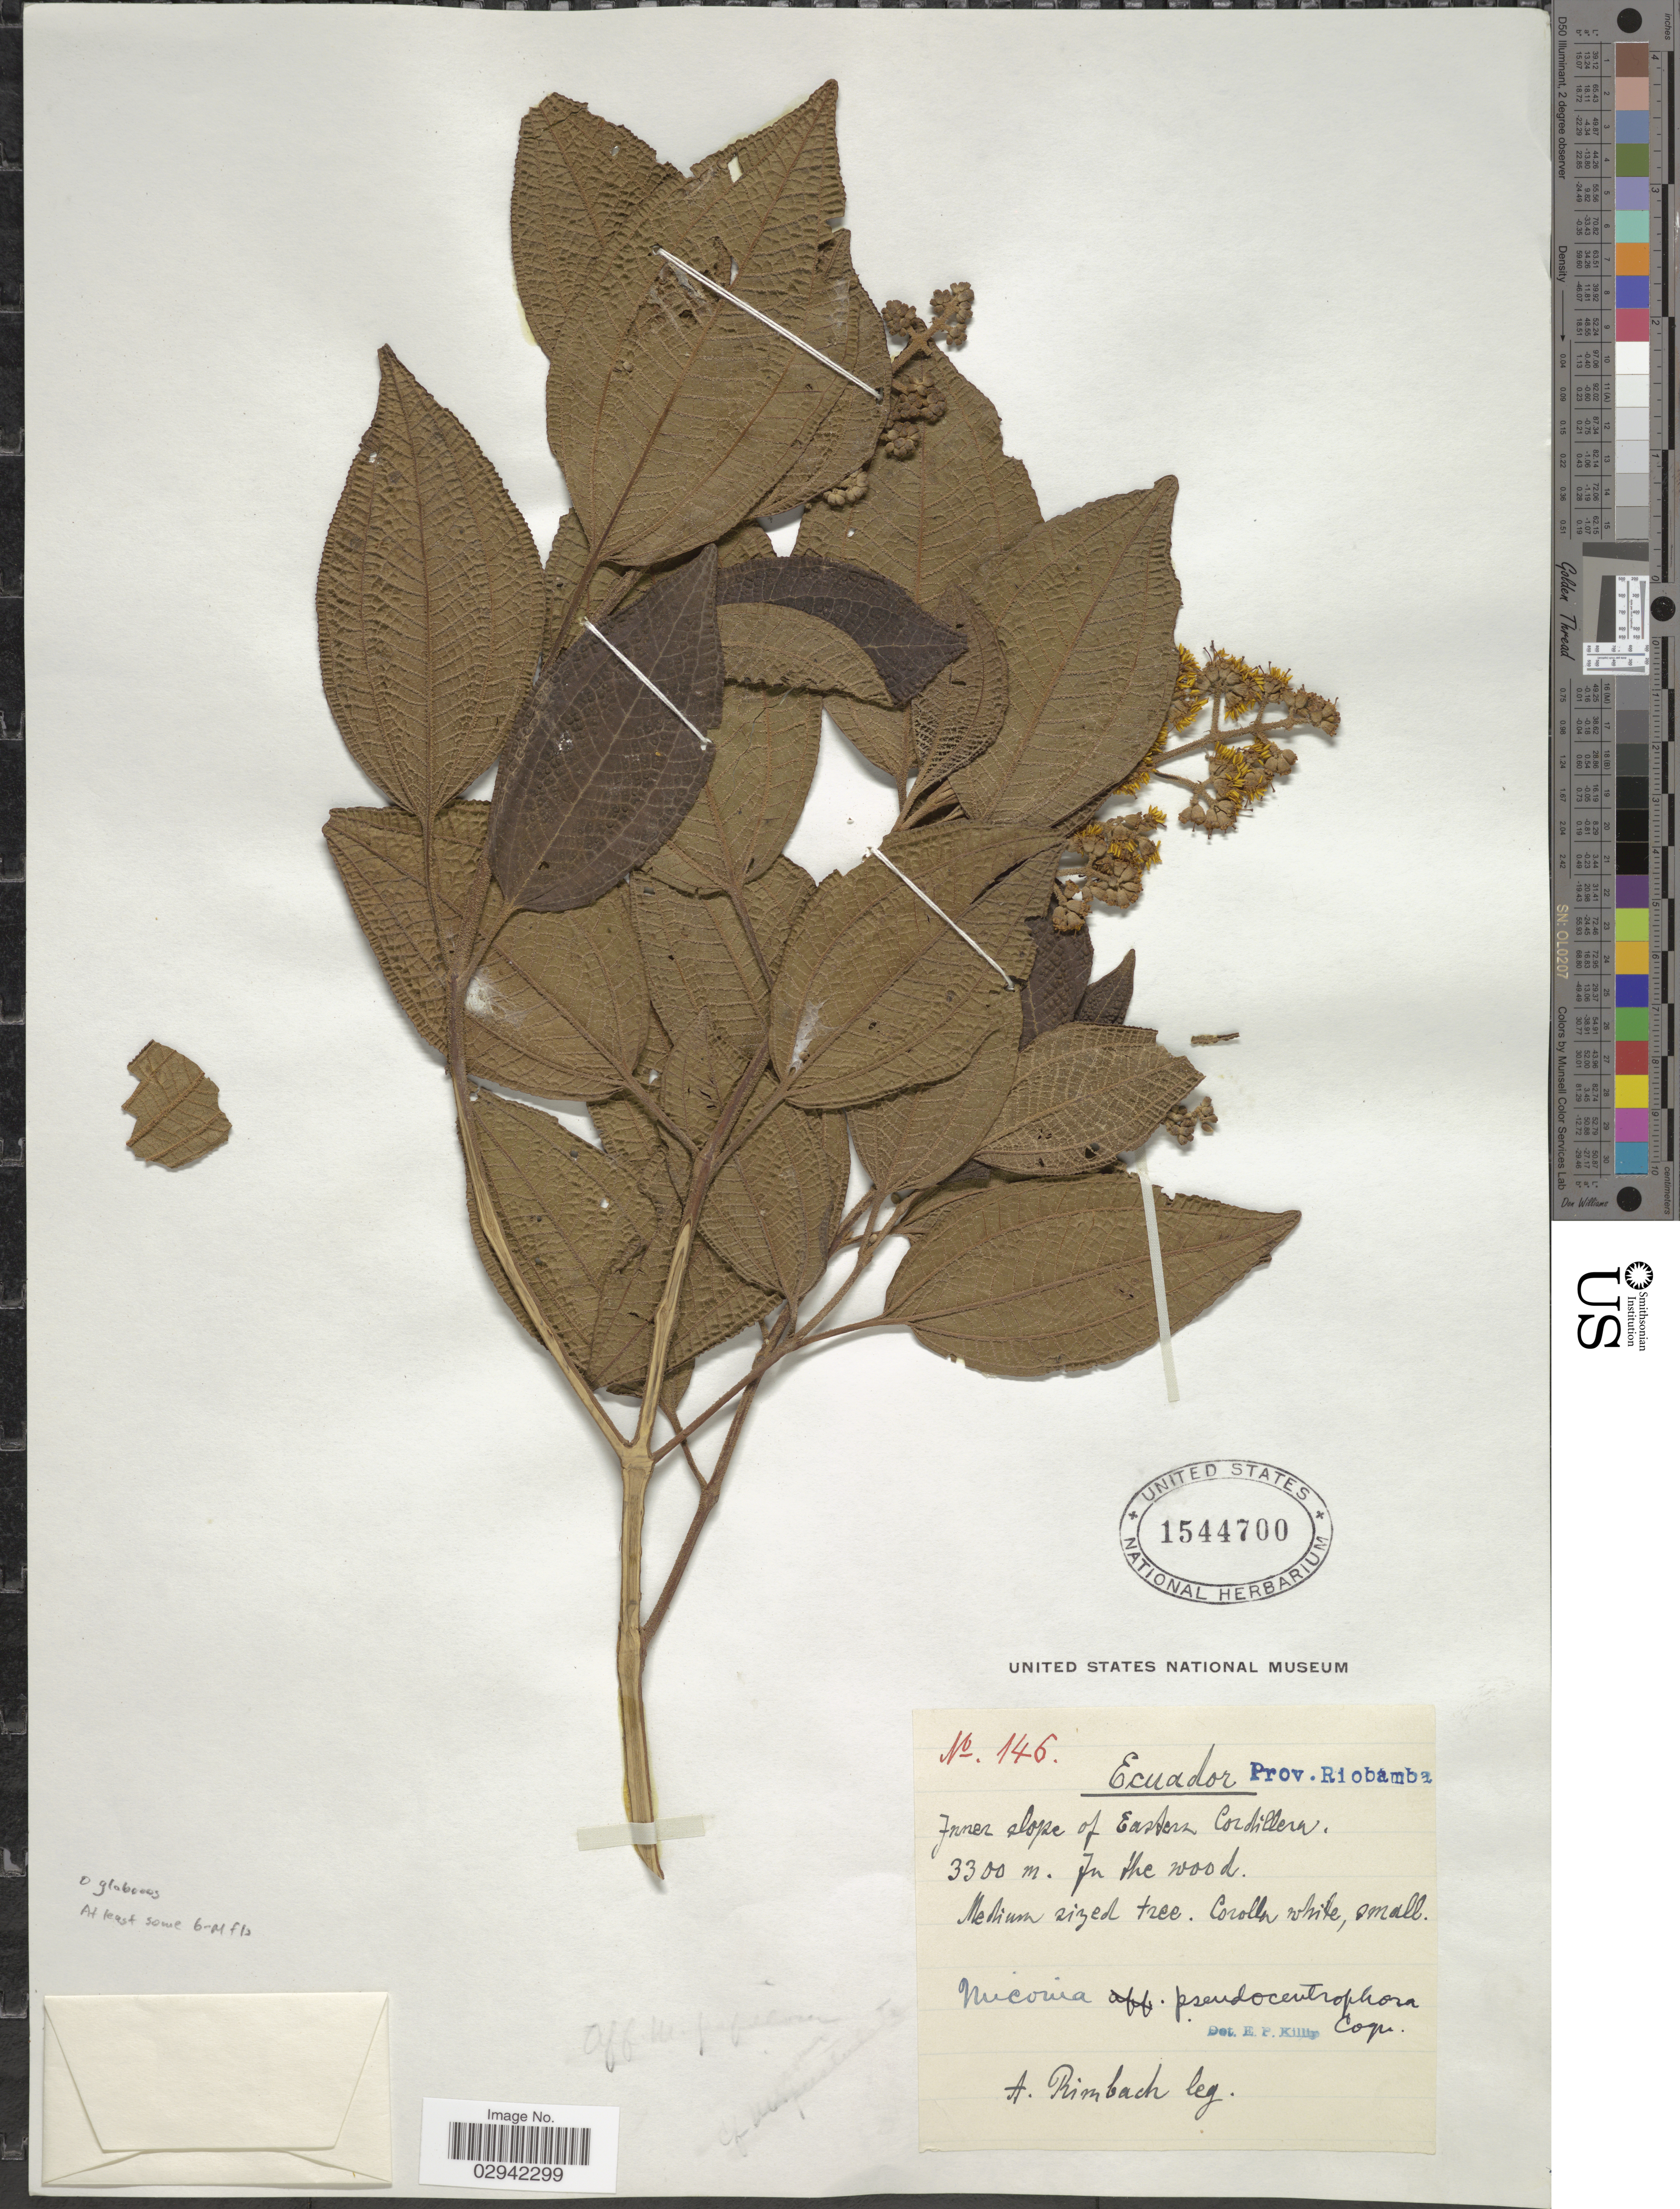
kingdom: Plantae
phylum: Tracheophyta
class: Magnoliopsida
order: Myrtales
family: Melastomataceae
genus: Miconia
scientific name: Miconia pseudocentrophora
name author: Cogn.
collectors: A. Rimbach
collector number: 146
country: Ecuador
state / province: Chimborazo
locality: Prov. Riobamba, Inner slope of Eastern Cordillera.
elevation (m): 3300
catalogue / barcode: US 1544700